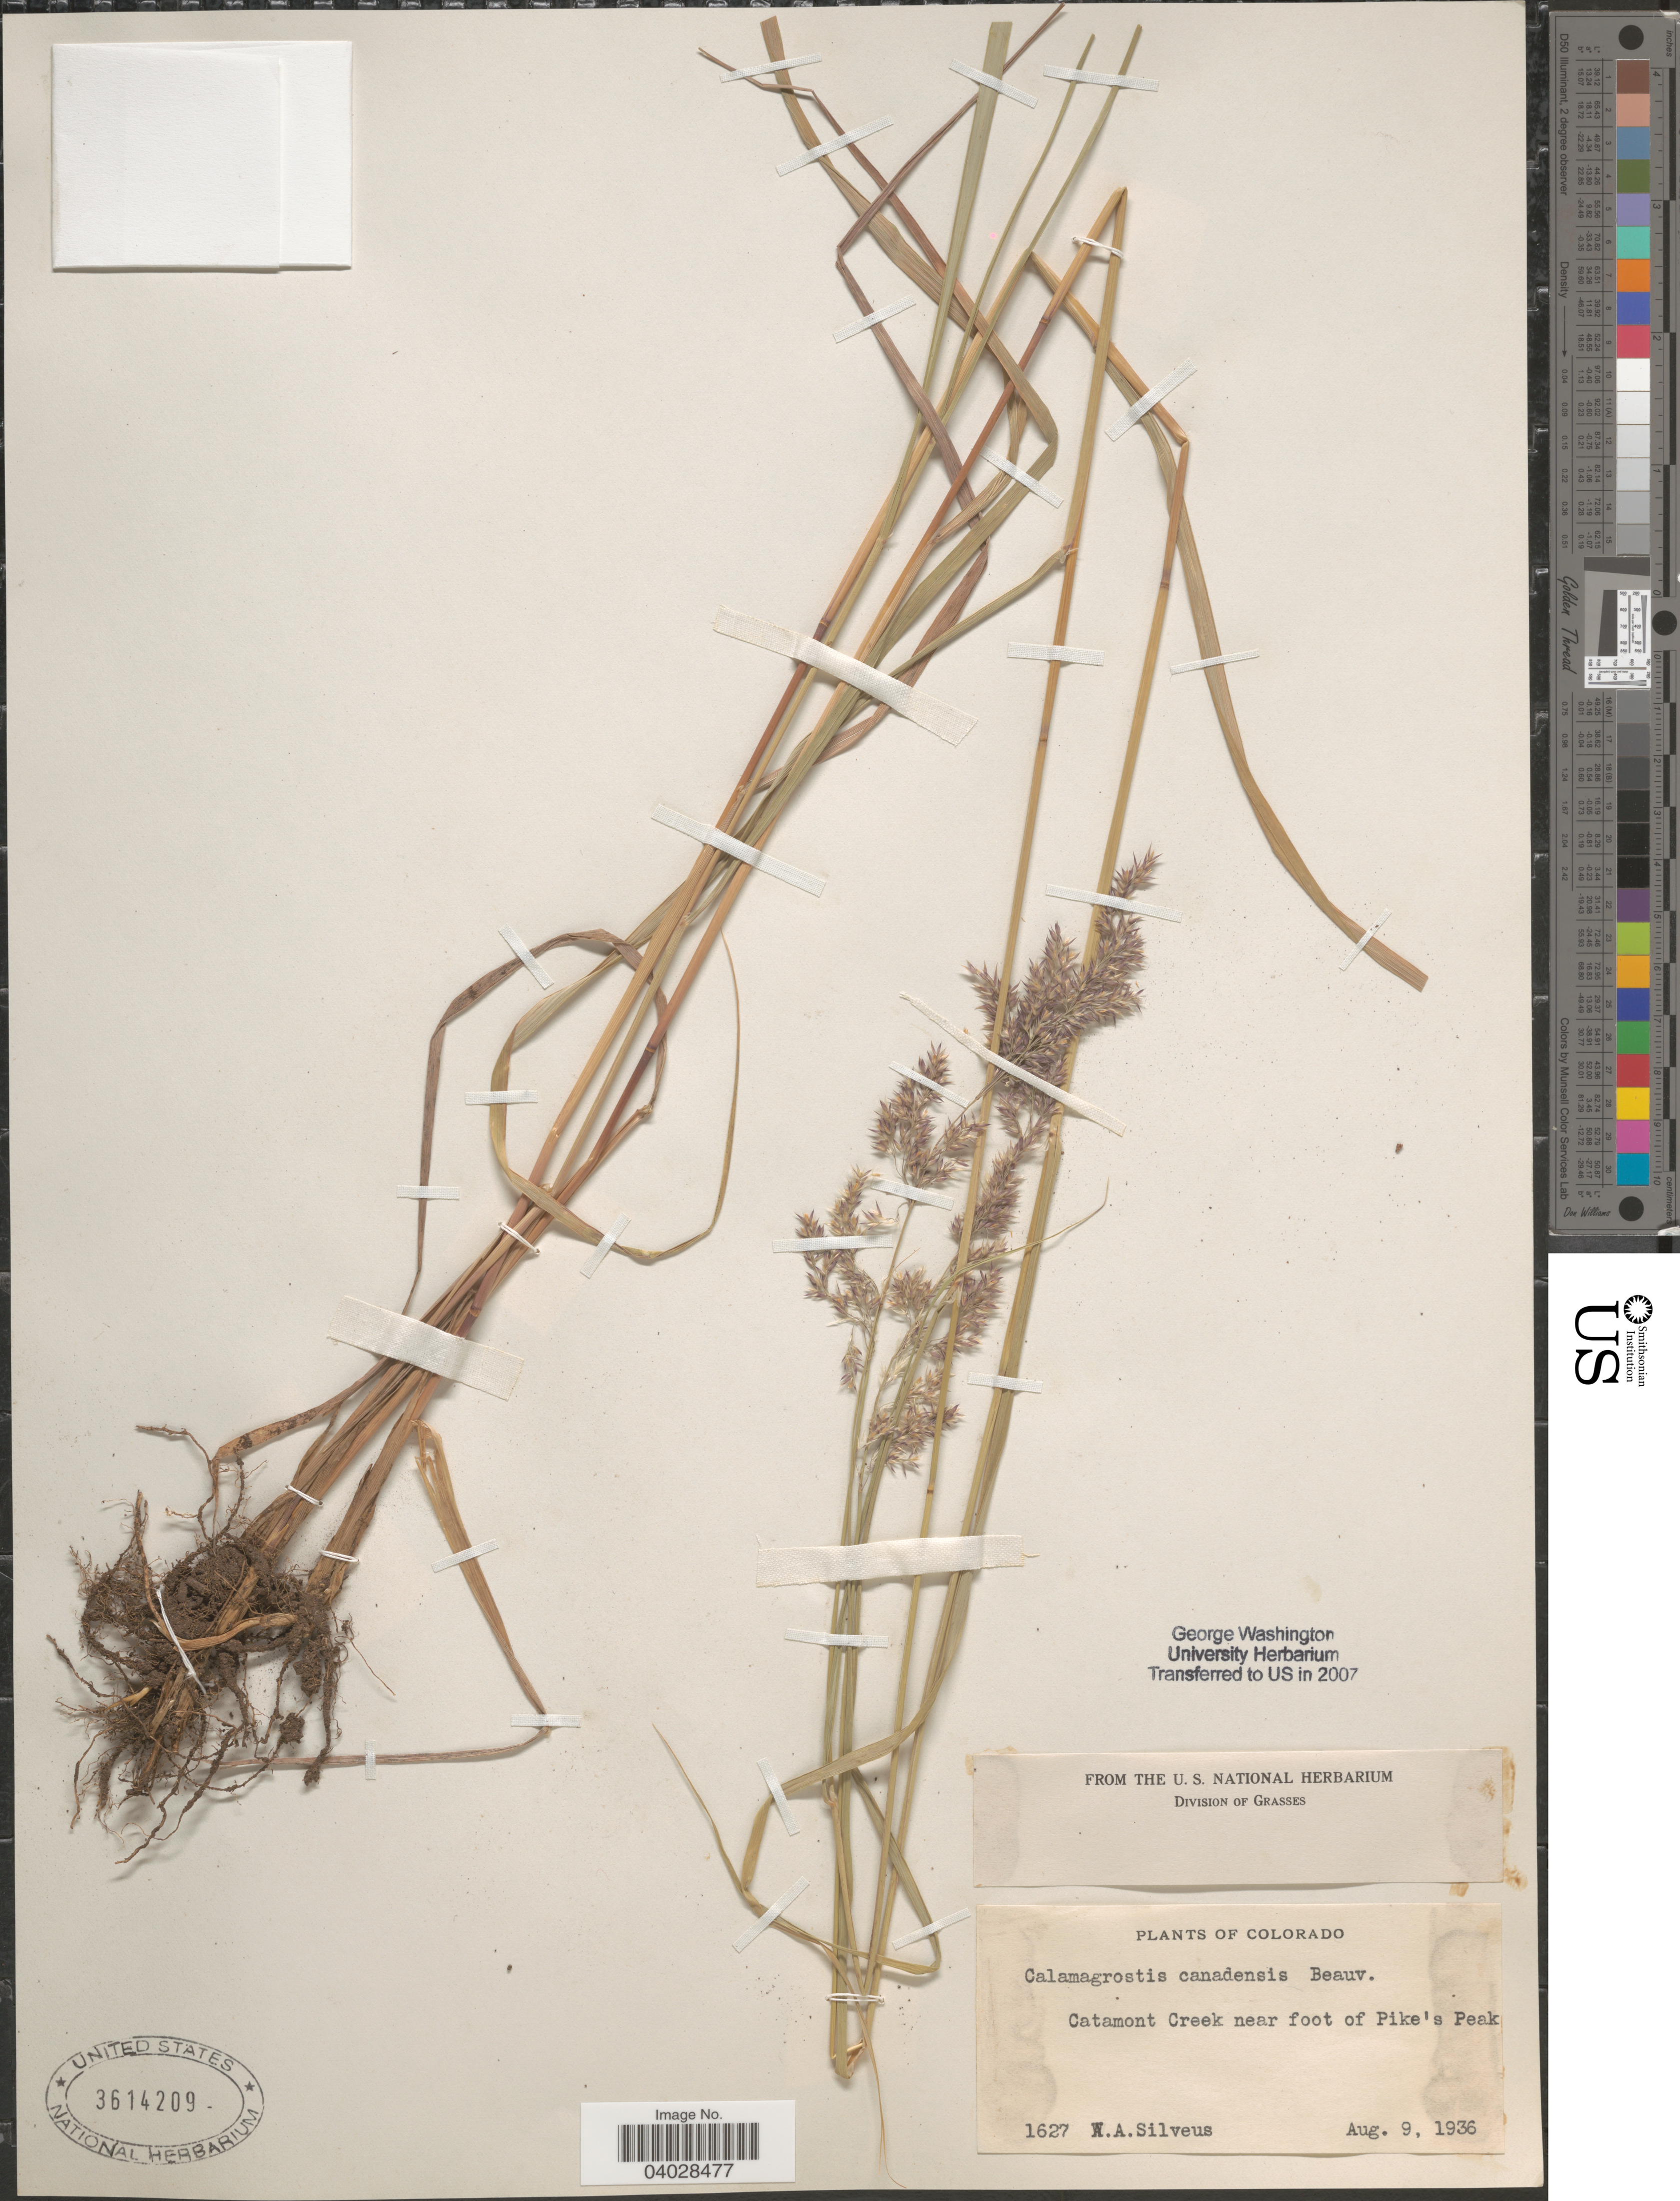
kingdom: Plantae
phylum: Tracheophyta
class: Liliopsida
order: Poales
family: Poaceae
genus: Calamagrostis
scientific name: Calamagrostis canadensis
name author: (Michx.) P. Beauv.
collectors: W. Silveus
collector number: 1627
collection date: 1936-08-09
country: United States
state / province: Colorado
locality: Catamont Creek near foot of Pike's Peak.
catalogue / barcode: US 3614209